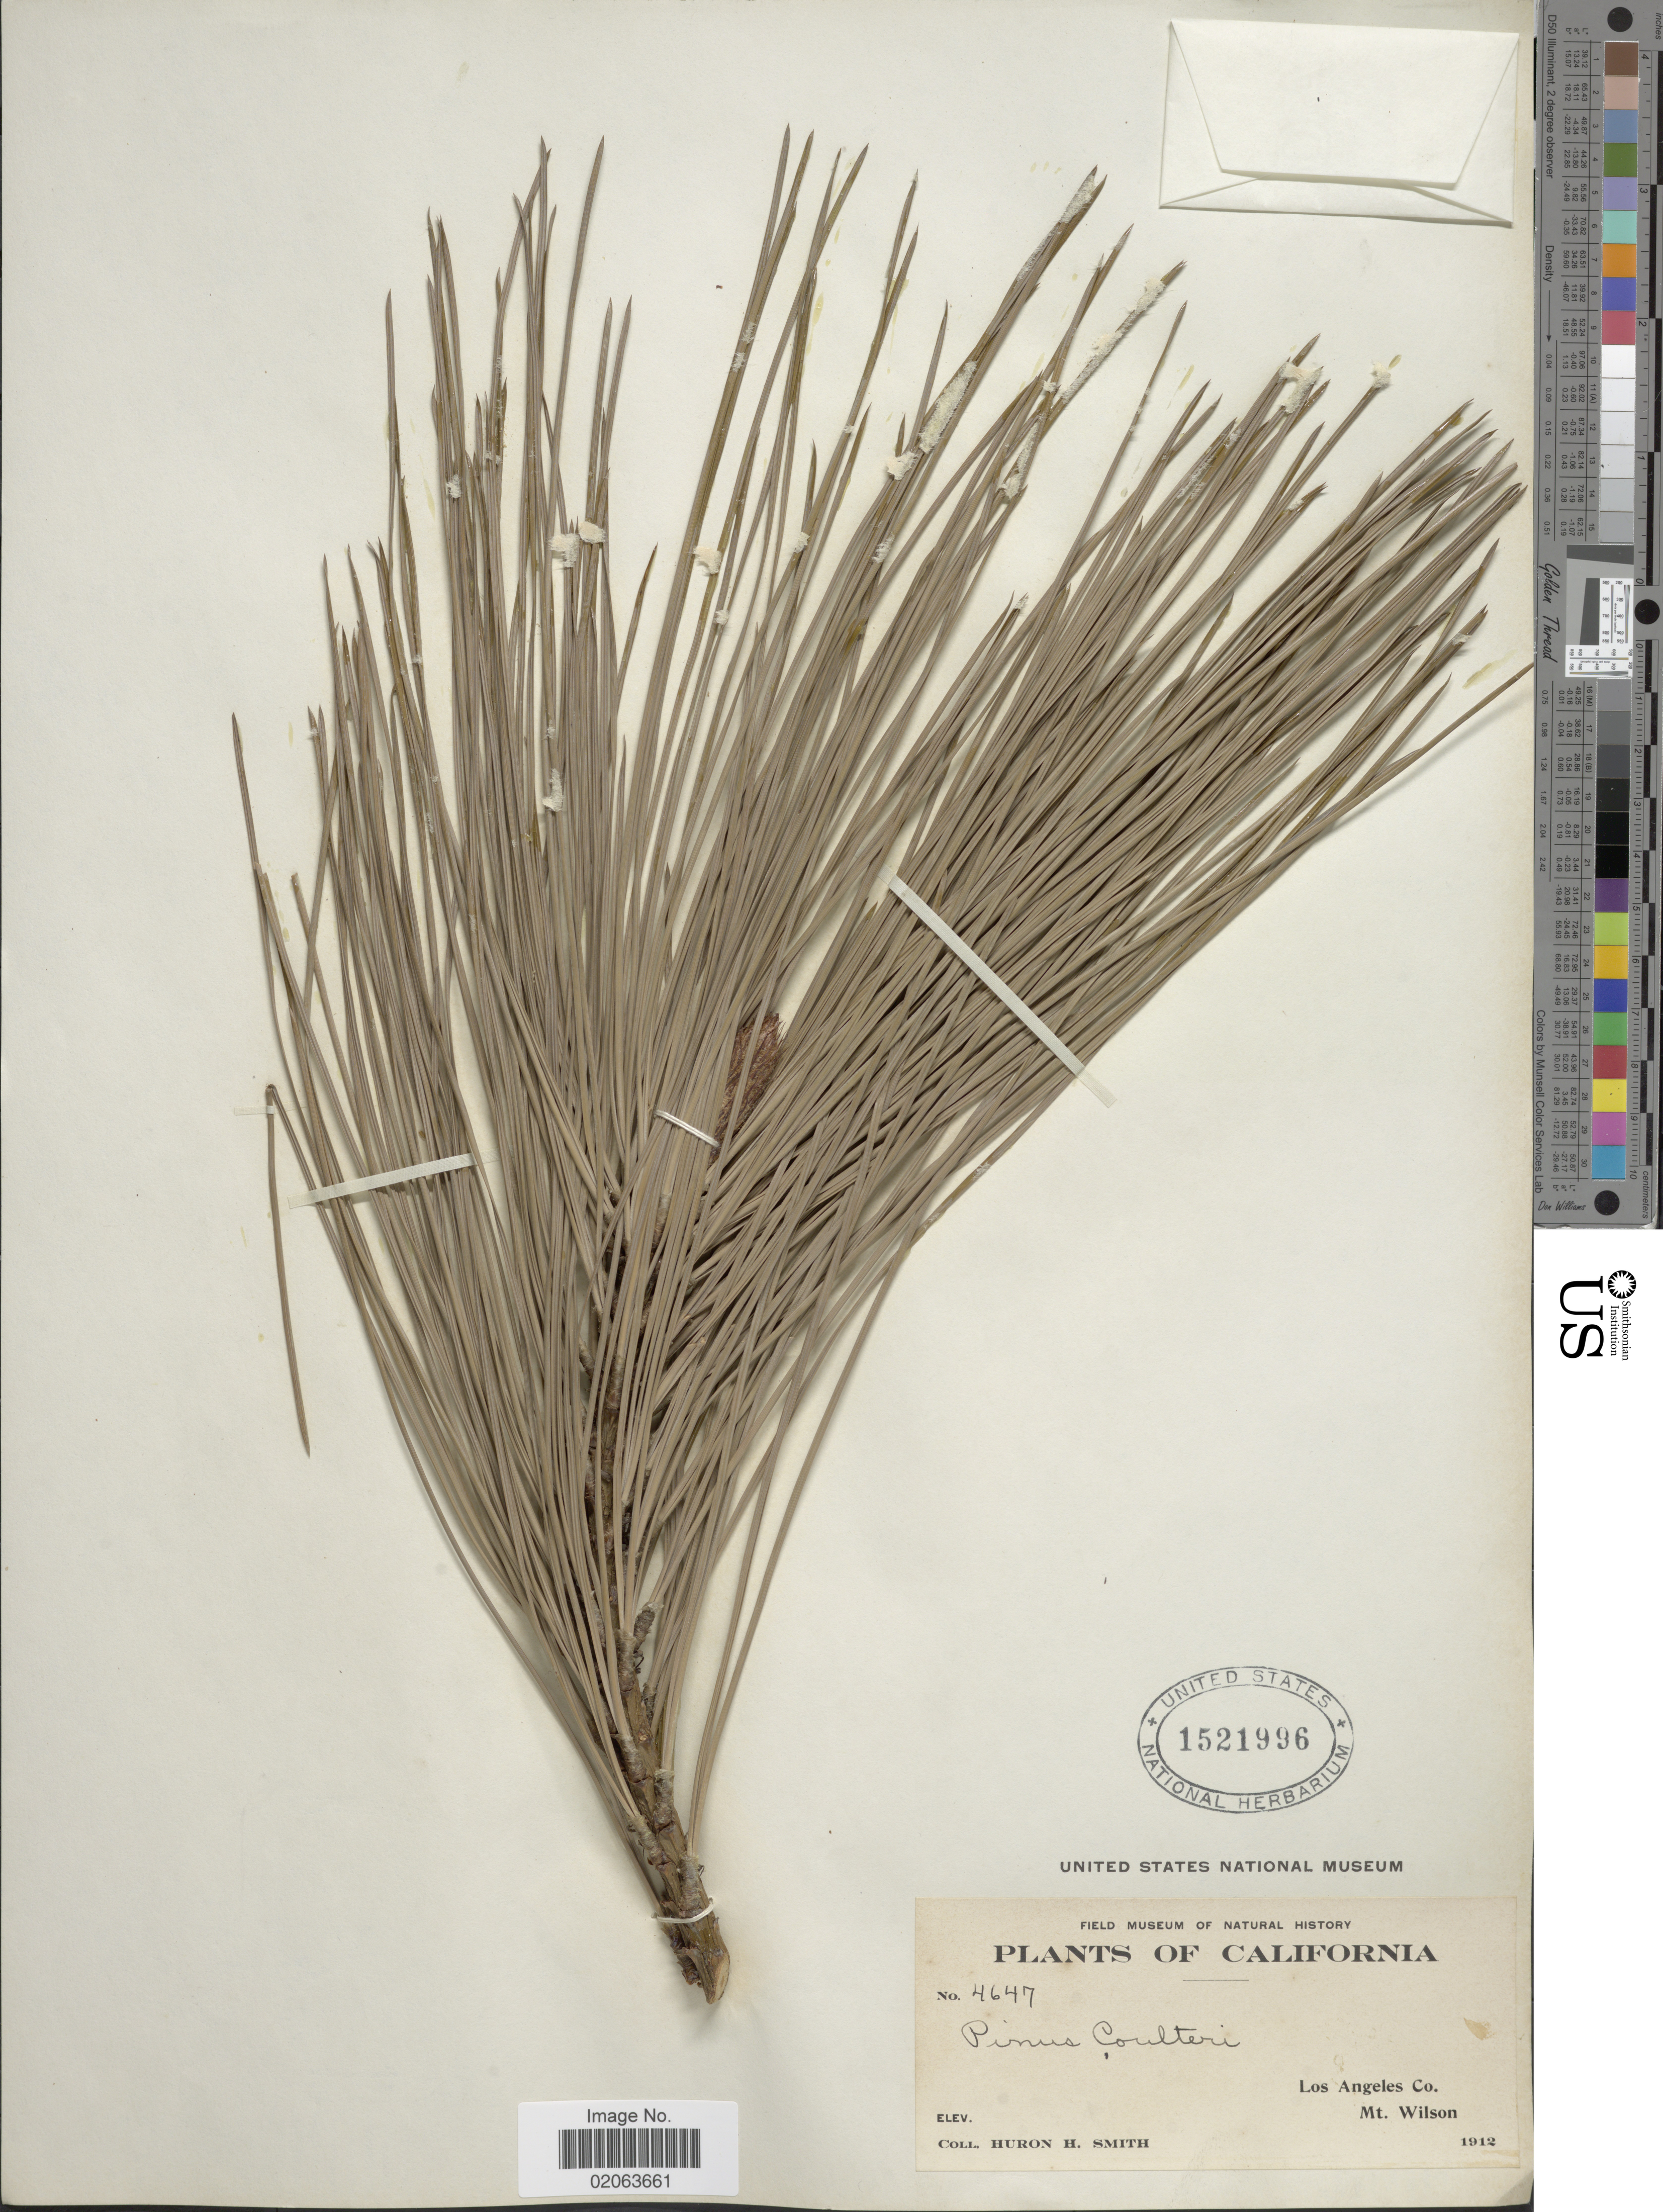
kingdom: Plantae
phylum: Tracheophyta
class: Pinopsida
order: Pinales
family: Pinaceae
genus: Pinus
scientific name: Pinus coulteri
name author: Lamb. ex D. Don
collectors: Huron H. Smith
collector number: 4647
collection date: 1912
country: United States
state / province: California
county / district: Los Angeles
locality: Los Angeles Co. Mt. Wilson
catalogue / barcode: US 1521996